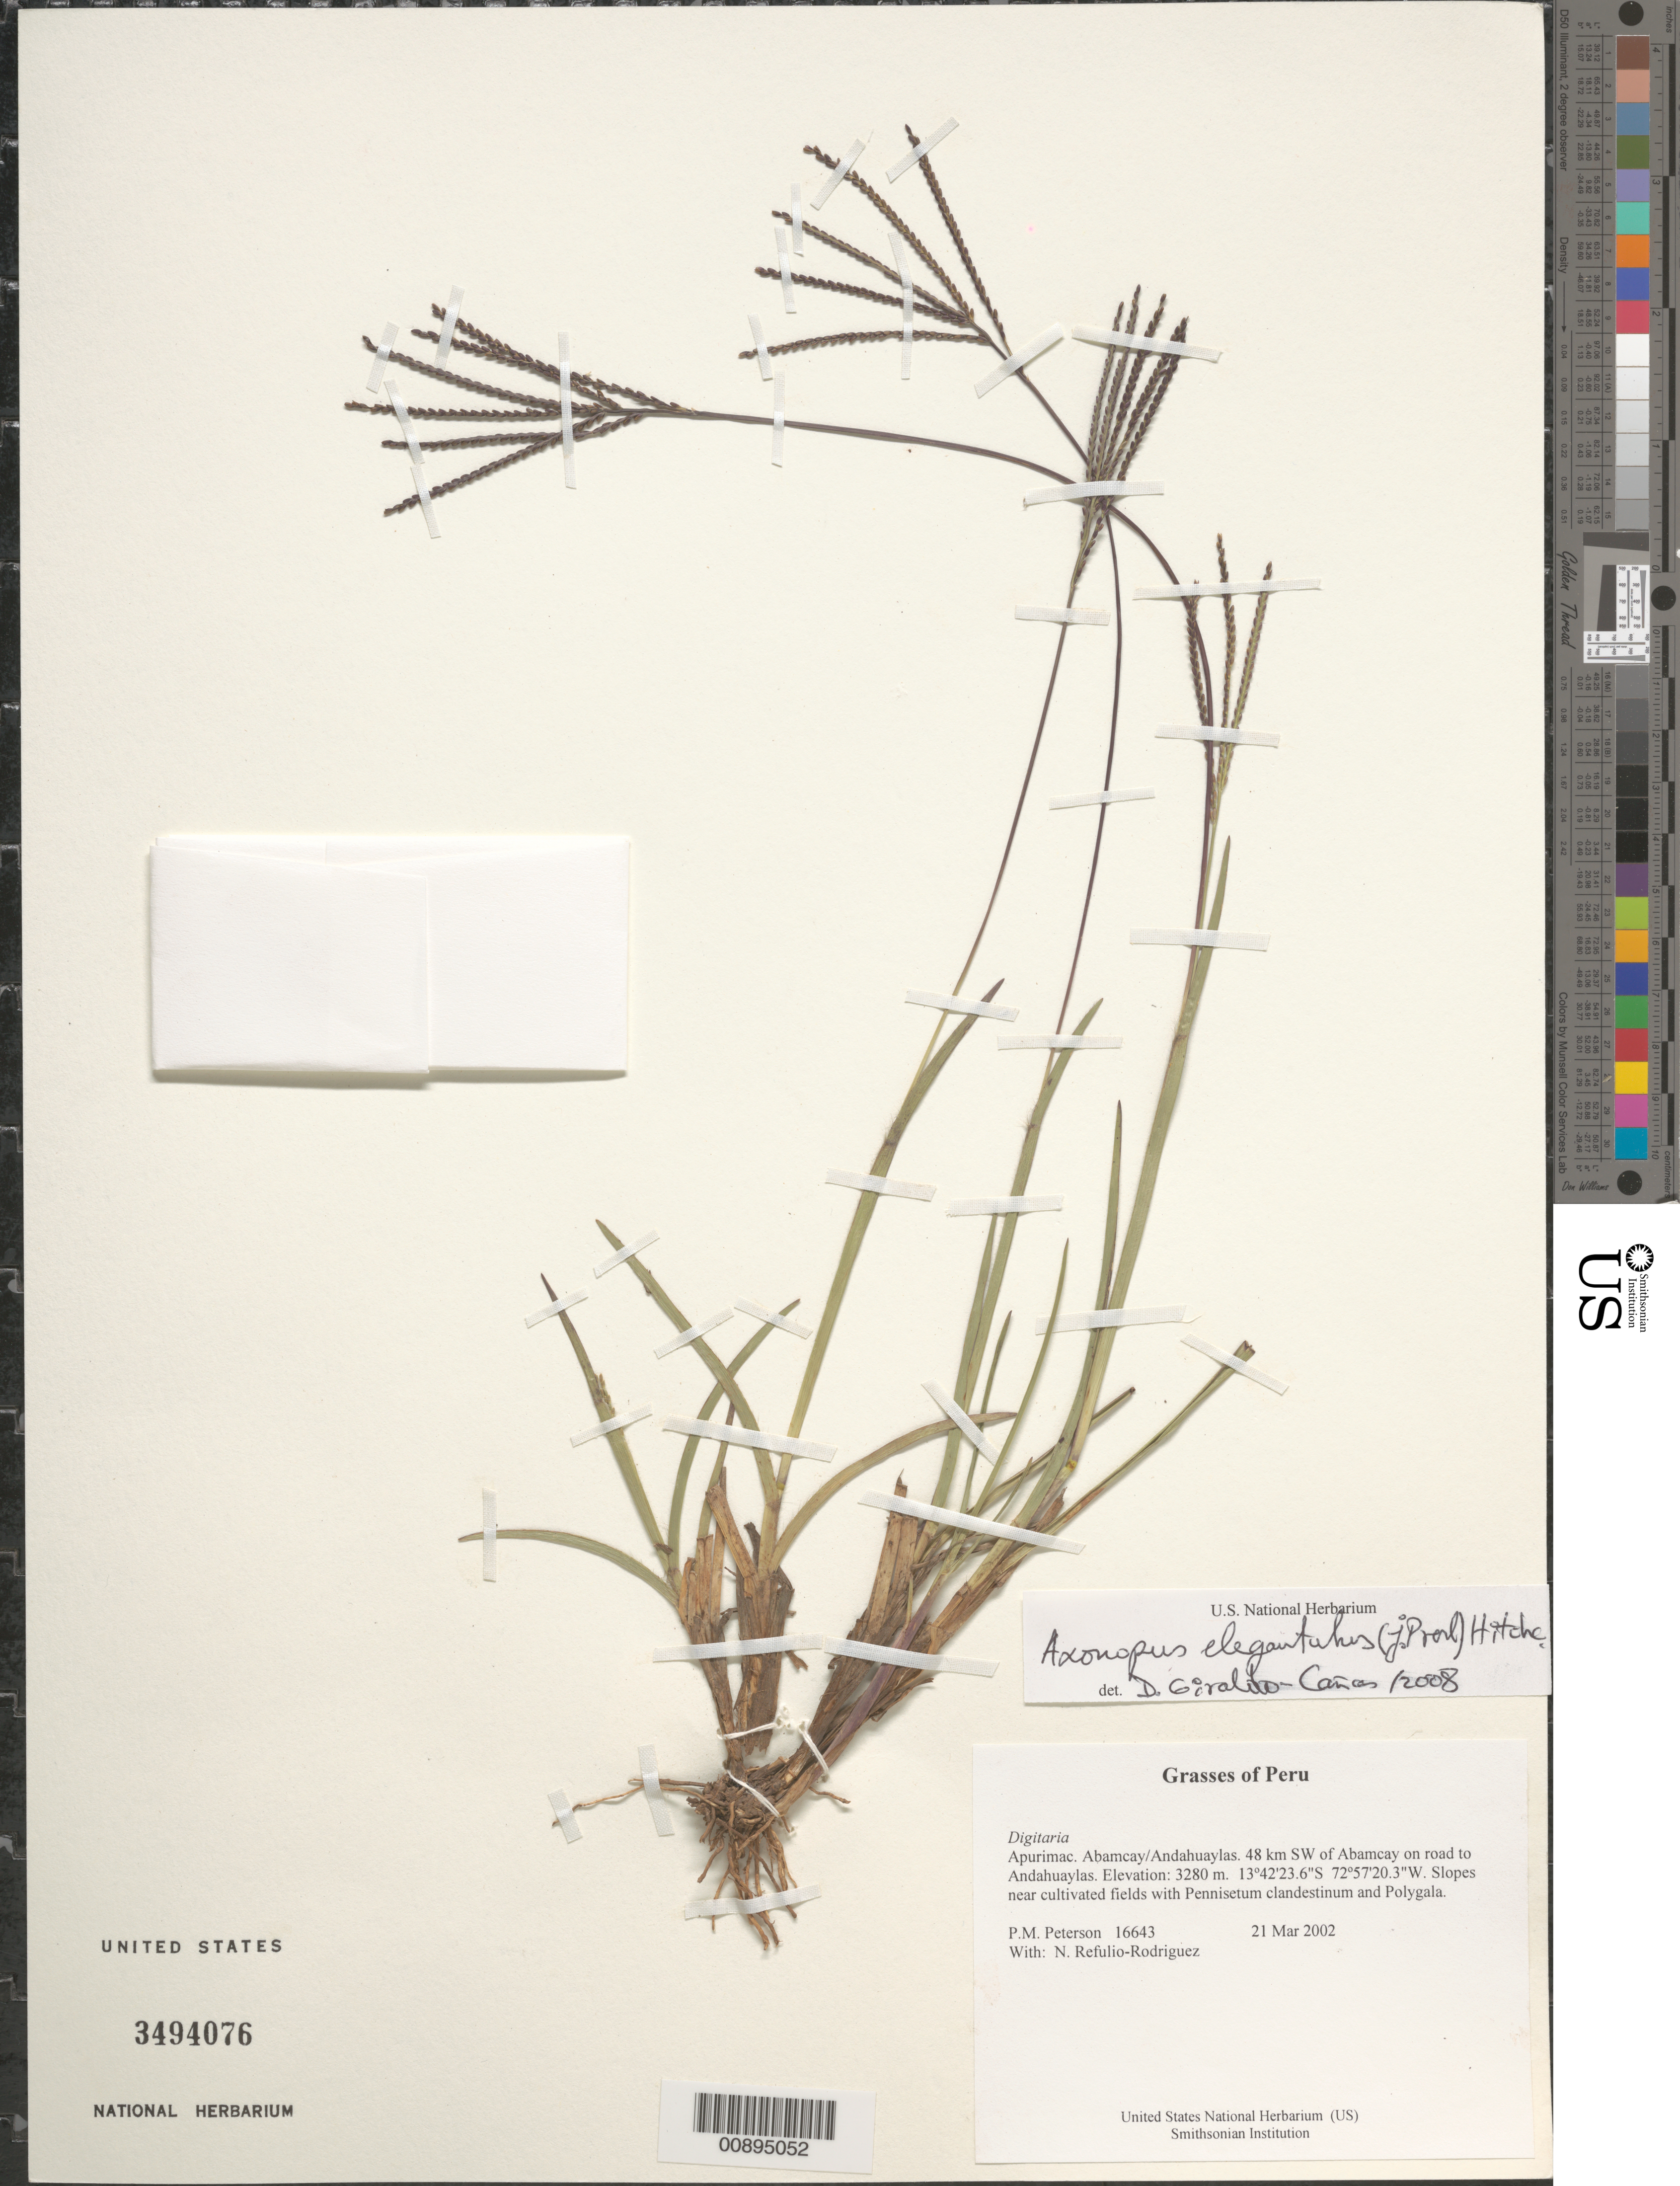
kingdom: Plantae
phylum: Tracheophyta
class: Liliopsida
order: Poales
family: Poaceae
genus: Axonopus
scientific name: Axonopus elegantulus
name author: (J. Presl) Hitchc.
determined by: Giraldo-Cañas, D. A.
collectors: P. M. Peterson & N. Refulio-Rodríguez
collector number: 16643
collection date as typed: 21 Mar 2002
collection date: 2002-03-21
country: Peru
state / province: Apurímac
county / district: Abancay/Andahuaylas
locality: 48 km SW of Abancay on road to Andahuaylas.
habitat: Slopes near cultivated fields with ~Pennisetum clandestinum~ and ~Polygala~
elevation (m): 3280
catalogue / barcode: US 3494076